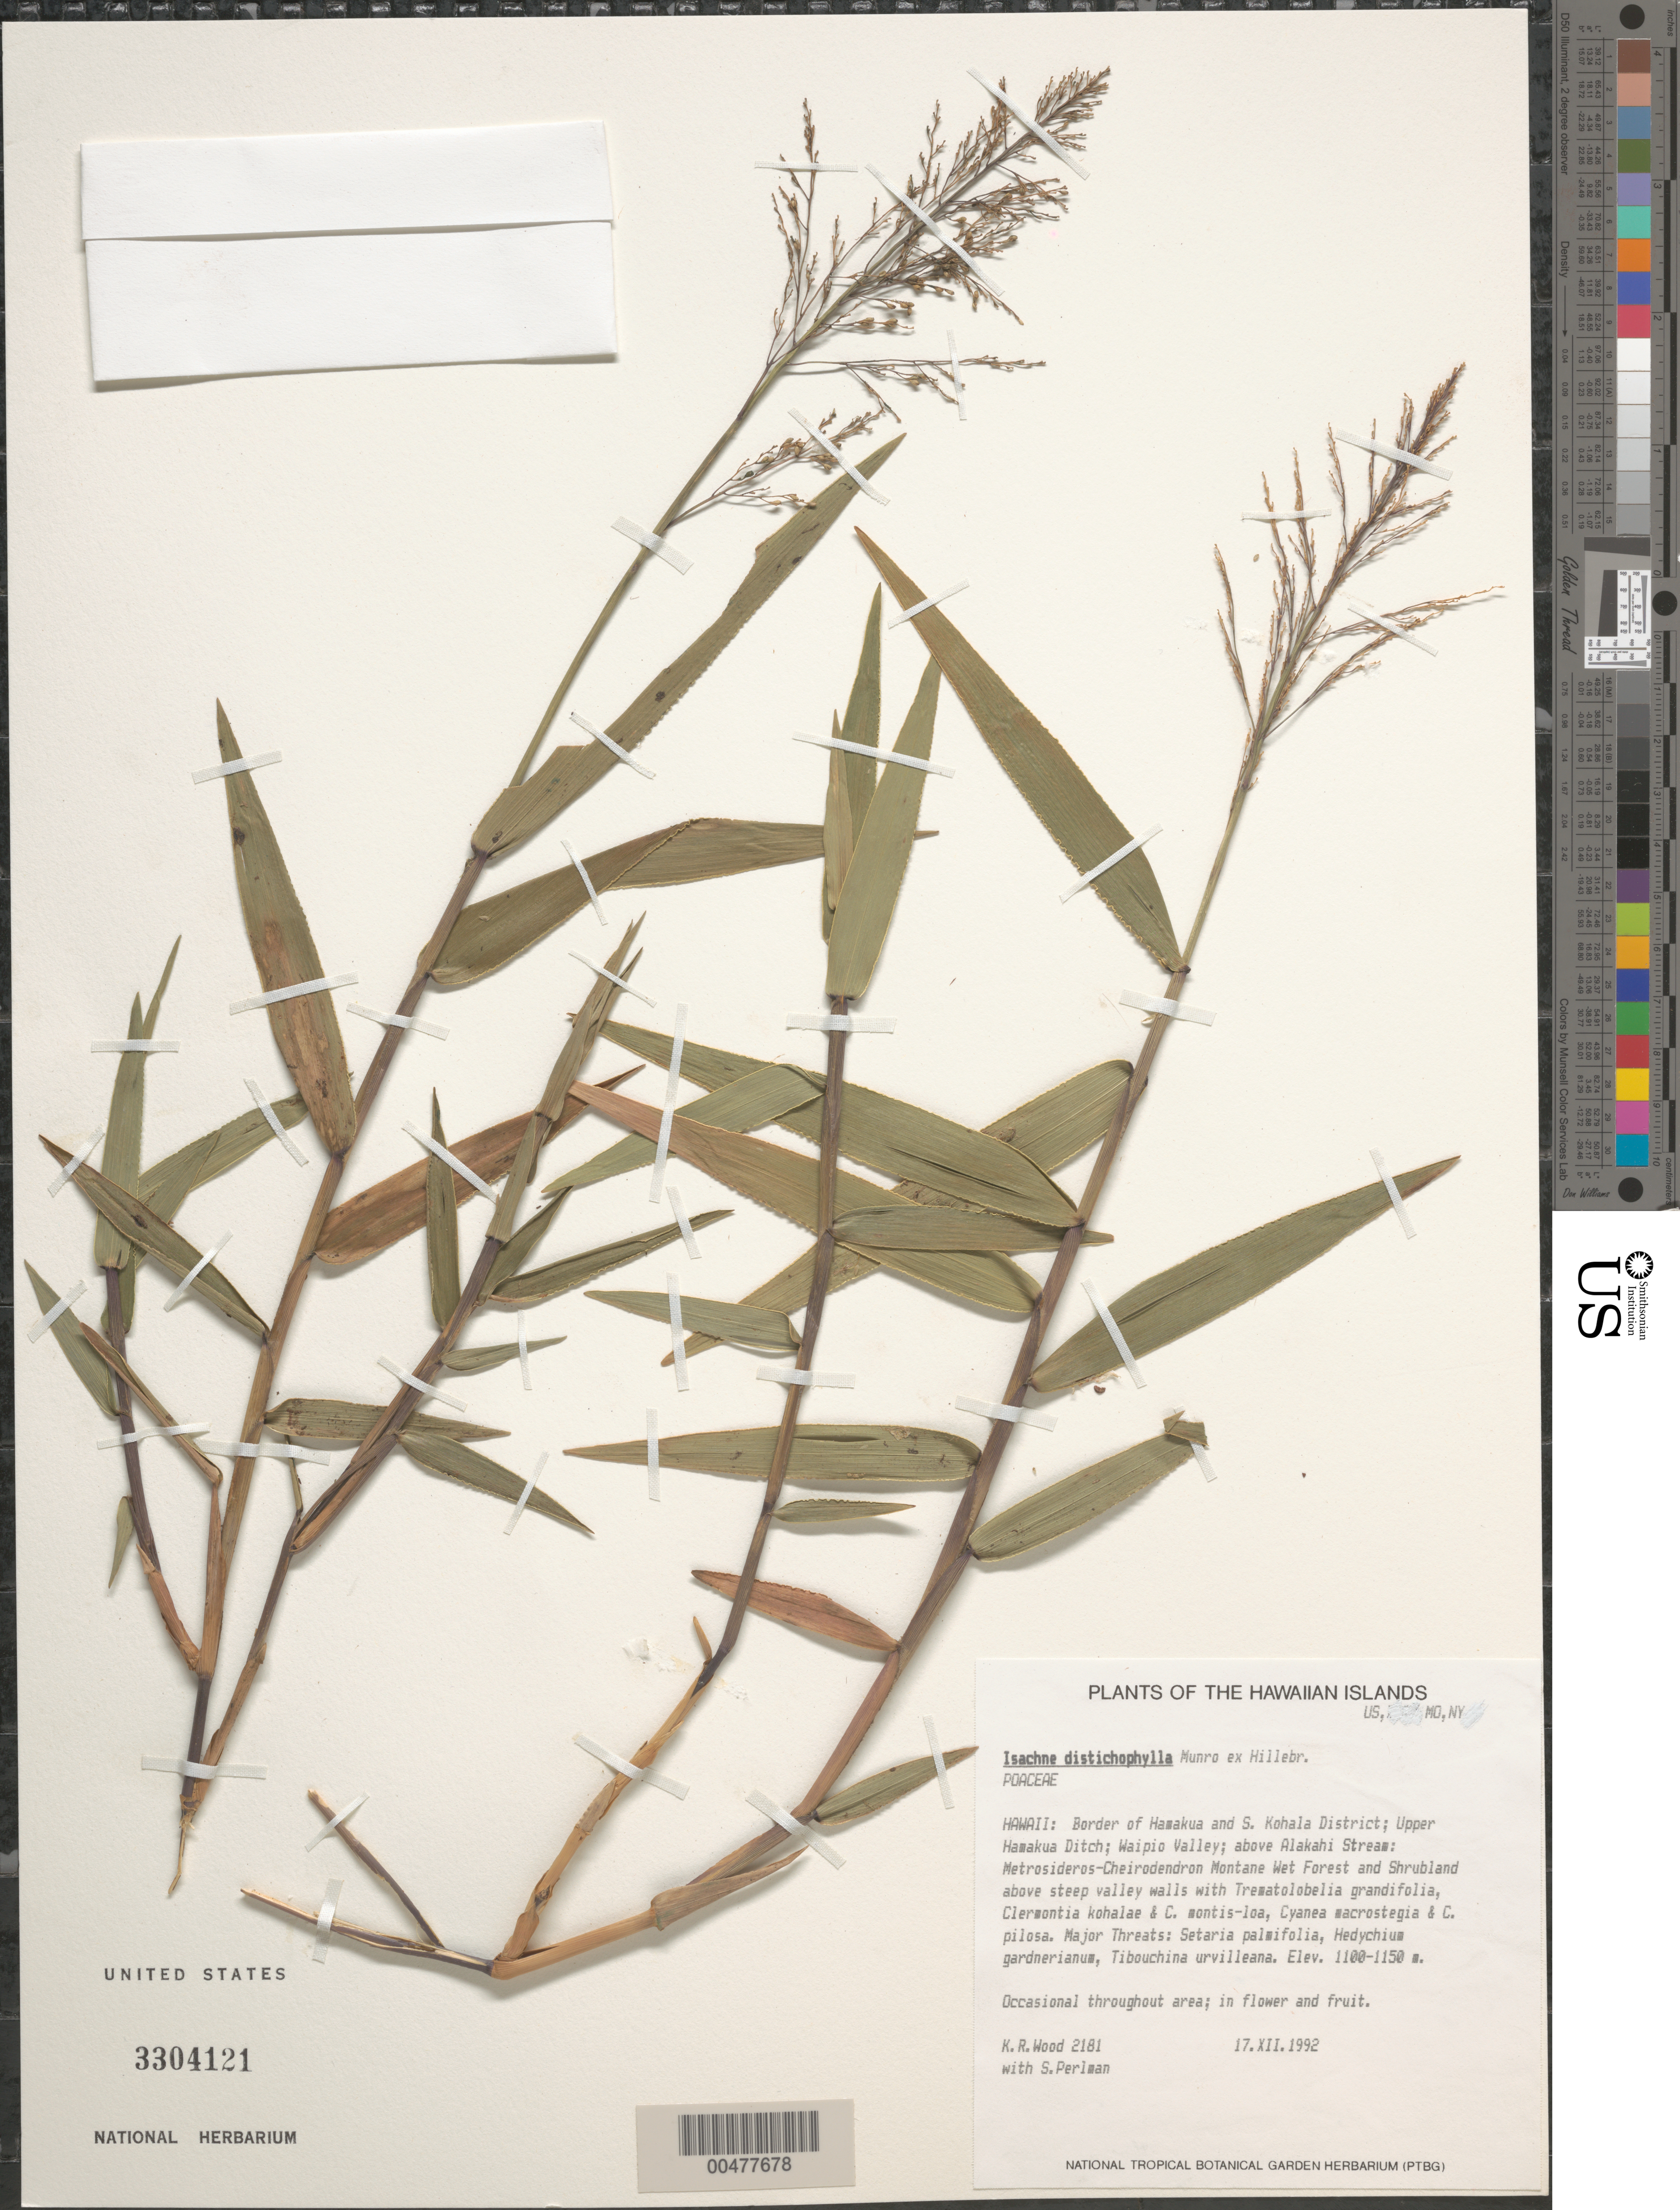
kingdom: Plantae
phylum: Tracheophyta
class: Liliopsida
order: Poales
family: Poaceae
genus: Isachne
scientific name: Isachne distichophylla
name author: Munro ex Hillebr.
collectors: K. R. Wood & S. P. Perlman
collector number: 2181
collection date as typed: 17 Dec 1992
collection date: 1992-12-17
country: United States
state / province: Hawaii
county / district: Hawaii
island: Hawaii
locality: Border of Hamakua and S Kohala Dist., Upper Hamakua Ditch, Waipio Valley, above Alakahi Stream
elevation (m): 1100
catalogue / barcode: US 3304121